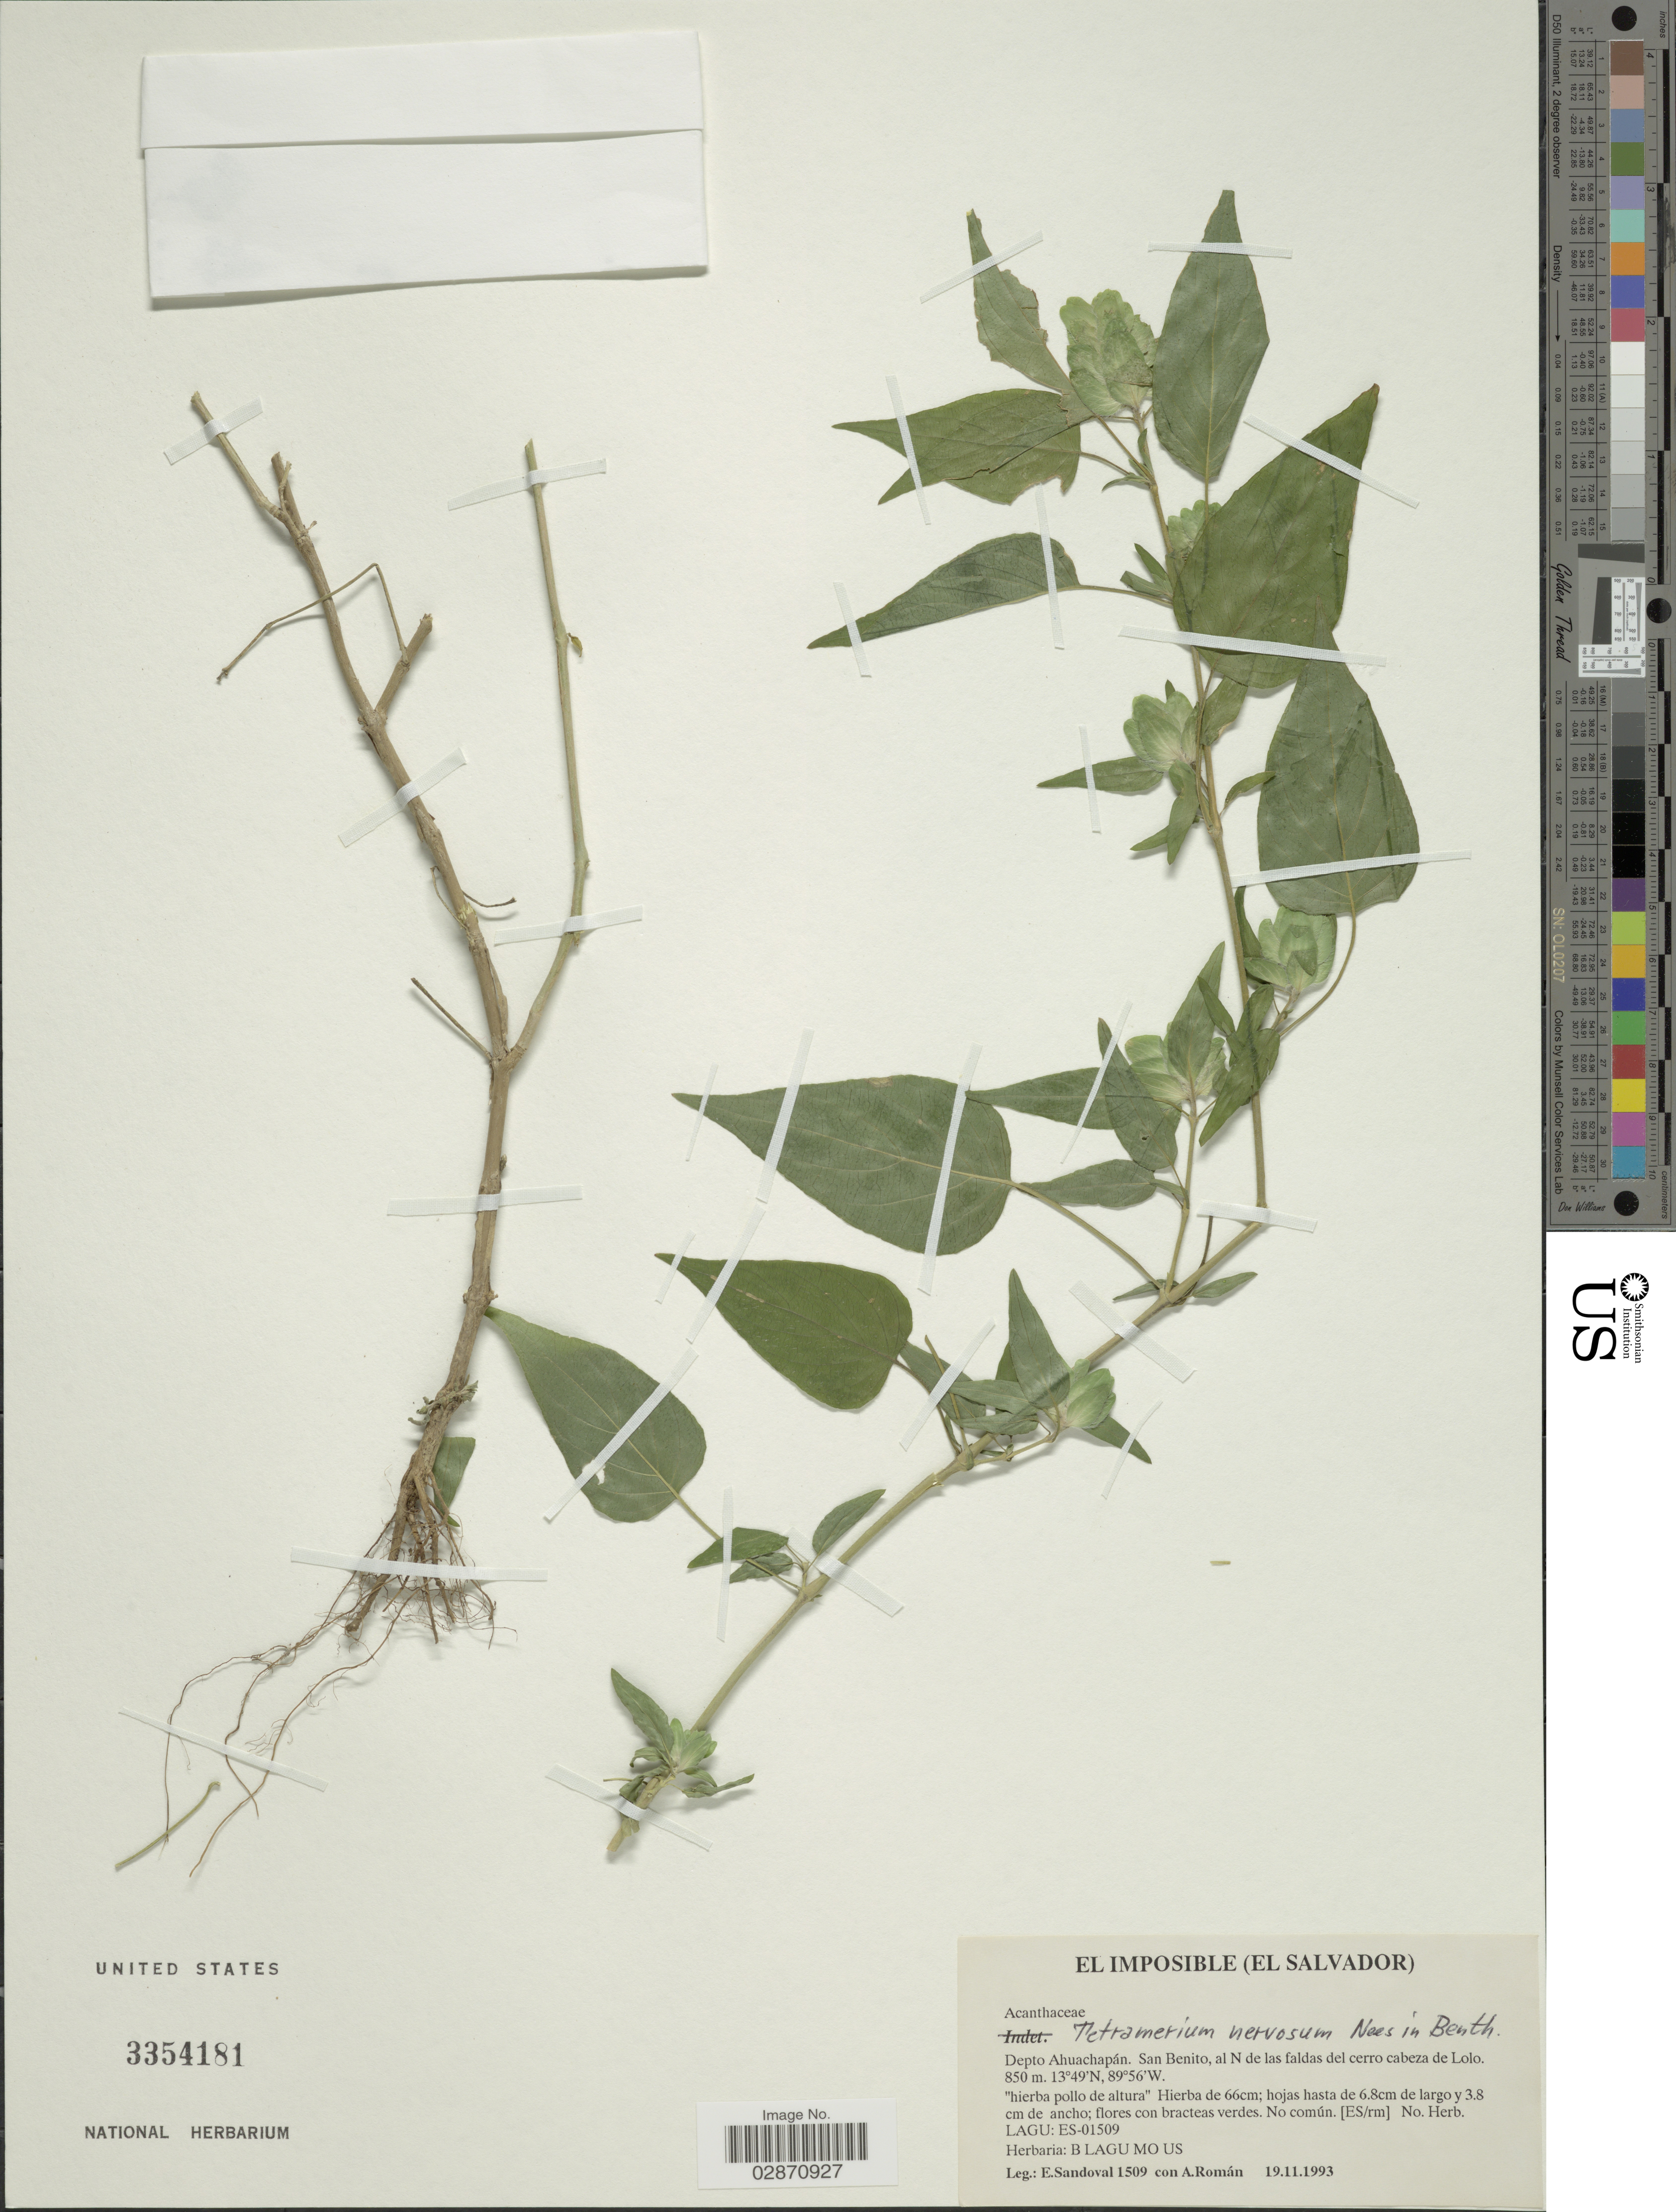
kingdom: Plantae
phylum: Tracheophyta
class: Magnoliopsida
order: Lamiales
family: Acanthaceae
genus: Tetramerium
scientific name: Tetramerium nervosum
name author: Nees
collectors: E. Sandoval & A. Roman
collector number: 1509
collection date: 1993-11-19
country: El Salvador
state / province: Ahuachapan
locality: Depto. Ahuachapán. San Benito, al N de las faldas del cerro cabeza de Lolo. El Imposible.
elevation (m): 850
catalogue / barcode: US 3354181